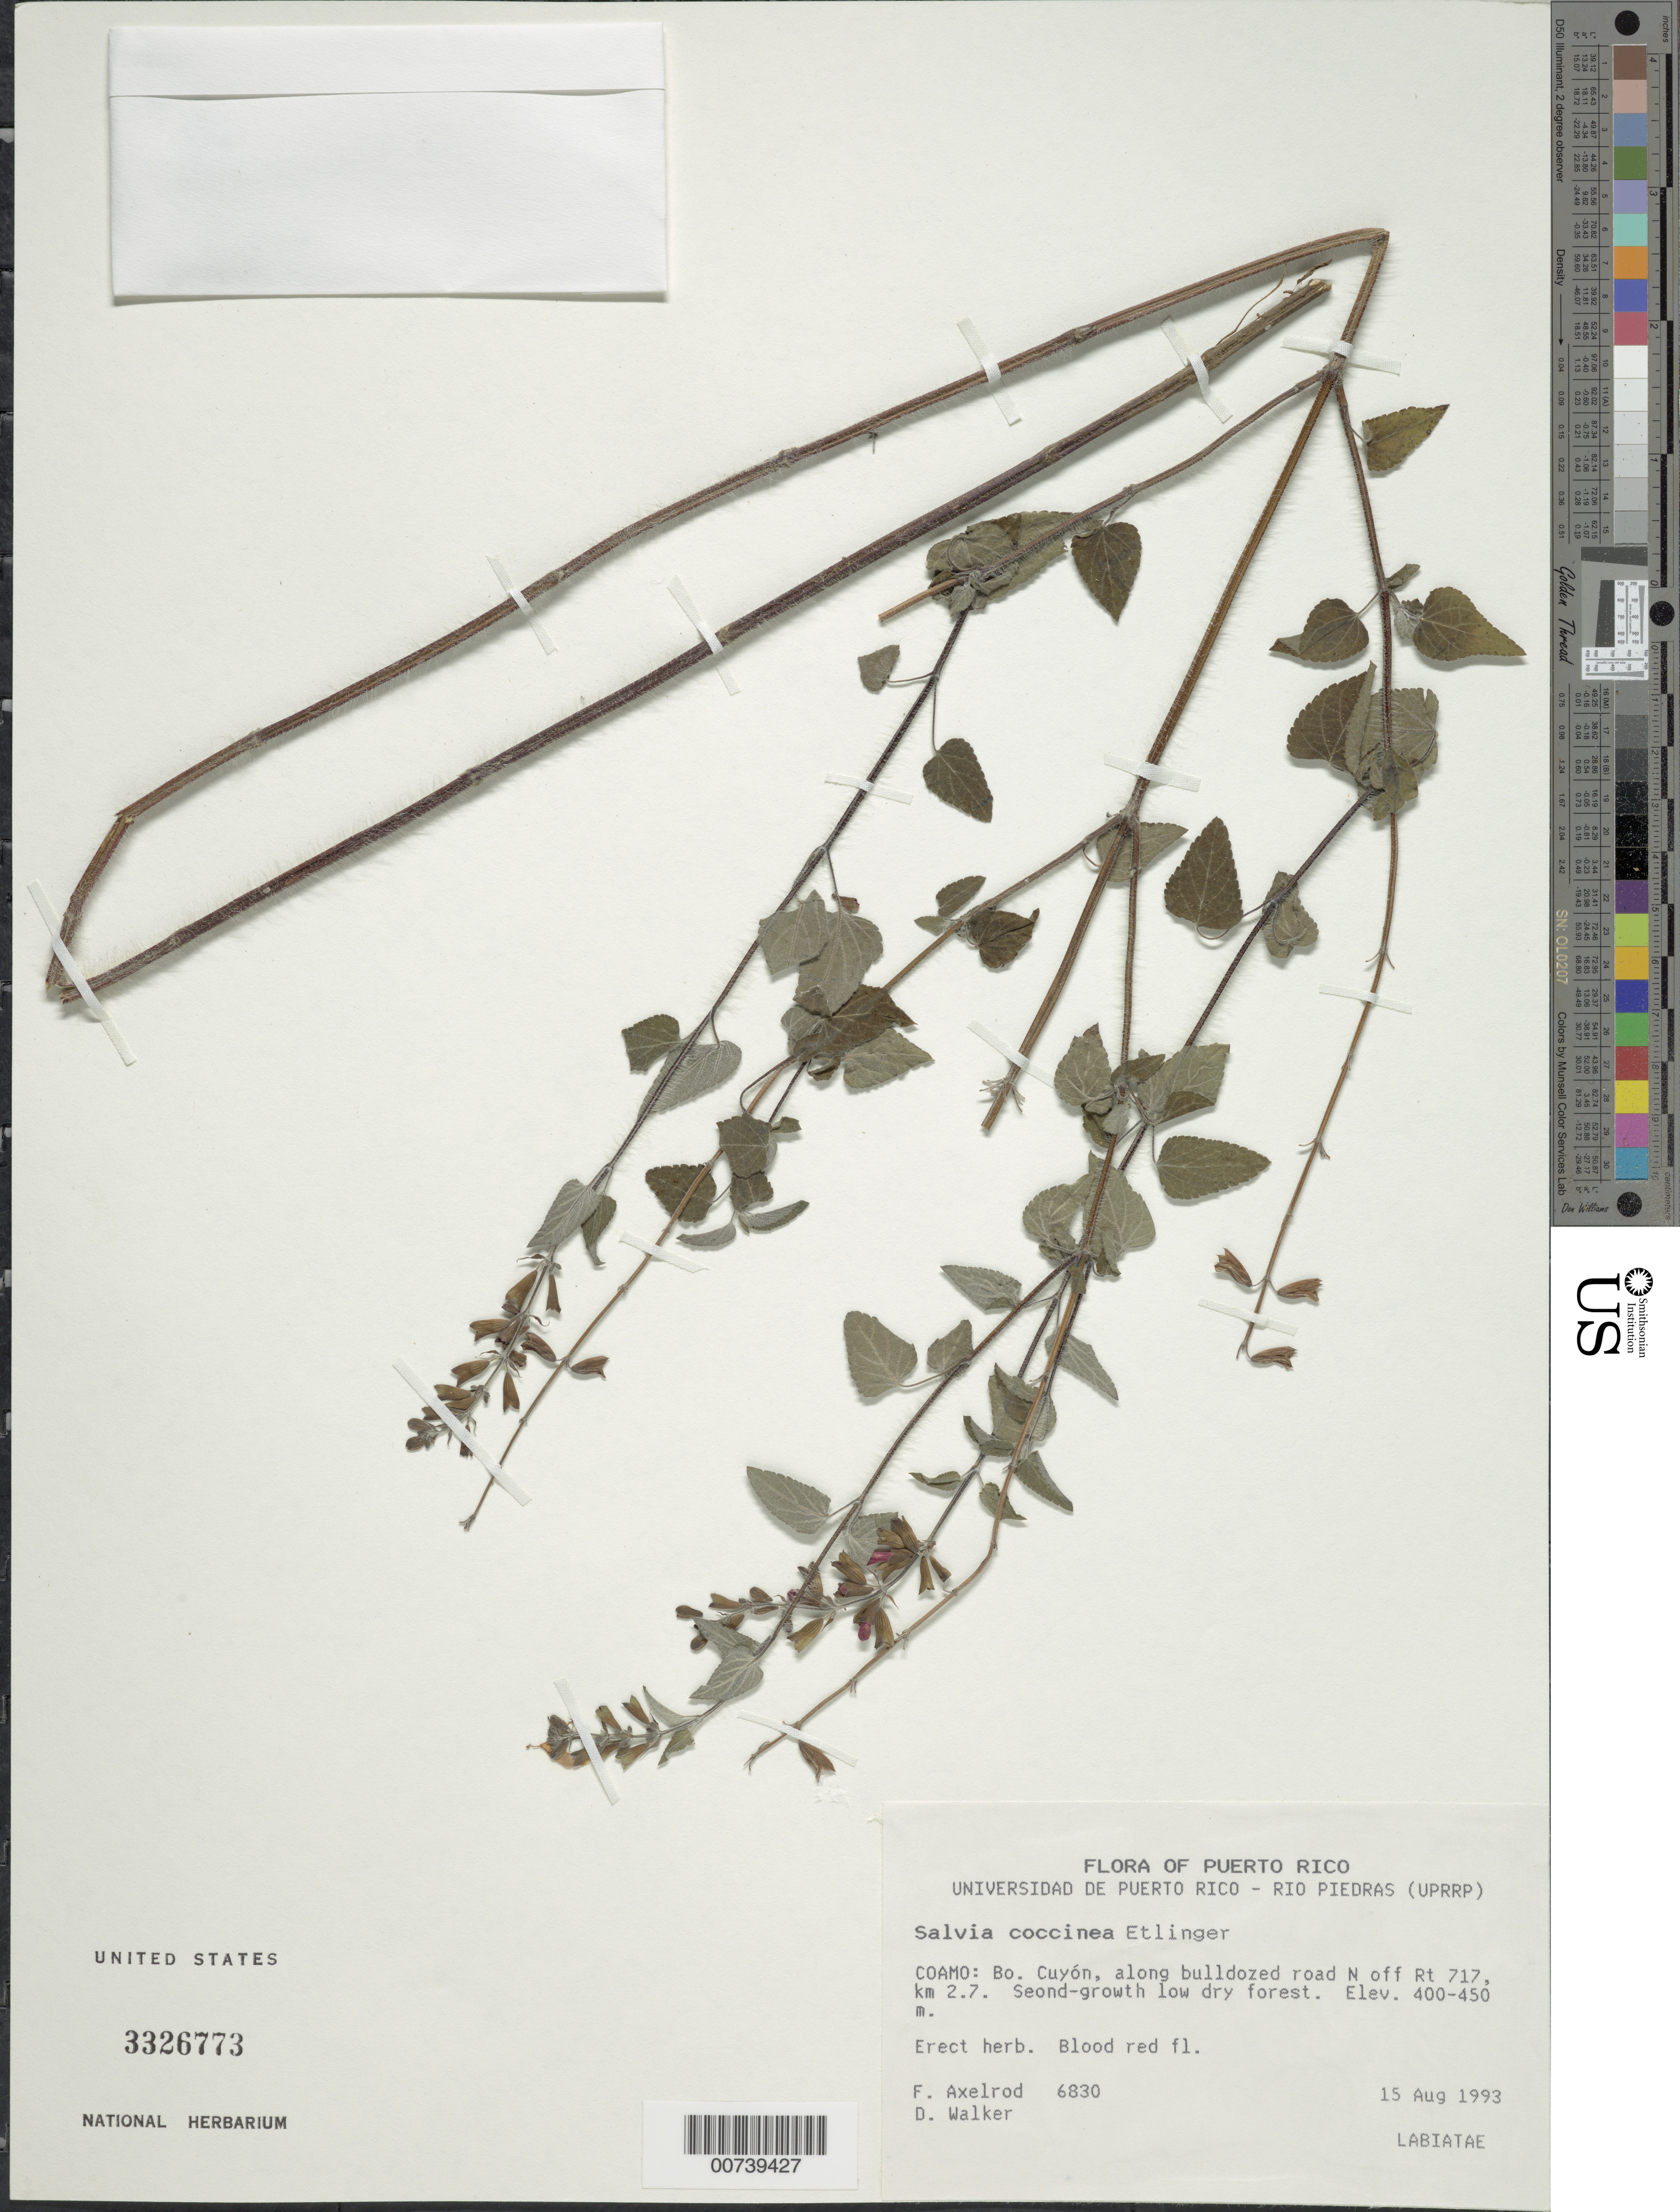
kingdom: Plantae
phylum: Tracheophyta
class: Magnoliopsida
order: Lamiales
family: Lamiaceae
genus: Salvia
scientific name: Salvia coccinea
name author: Buc'hoz ex Etl.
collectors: F. S. Axelrod & D. Walker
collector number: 6830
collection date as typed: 15 Aug 1993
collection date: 1993-08-15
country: Puerto Rico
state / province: Coamo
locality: Coamo: Bo. Cuyón, along bulldozed road N off Rt 717, km 2.7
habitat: Second growth low dry forest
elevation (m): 400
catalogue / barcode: US 3326773